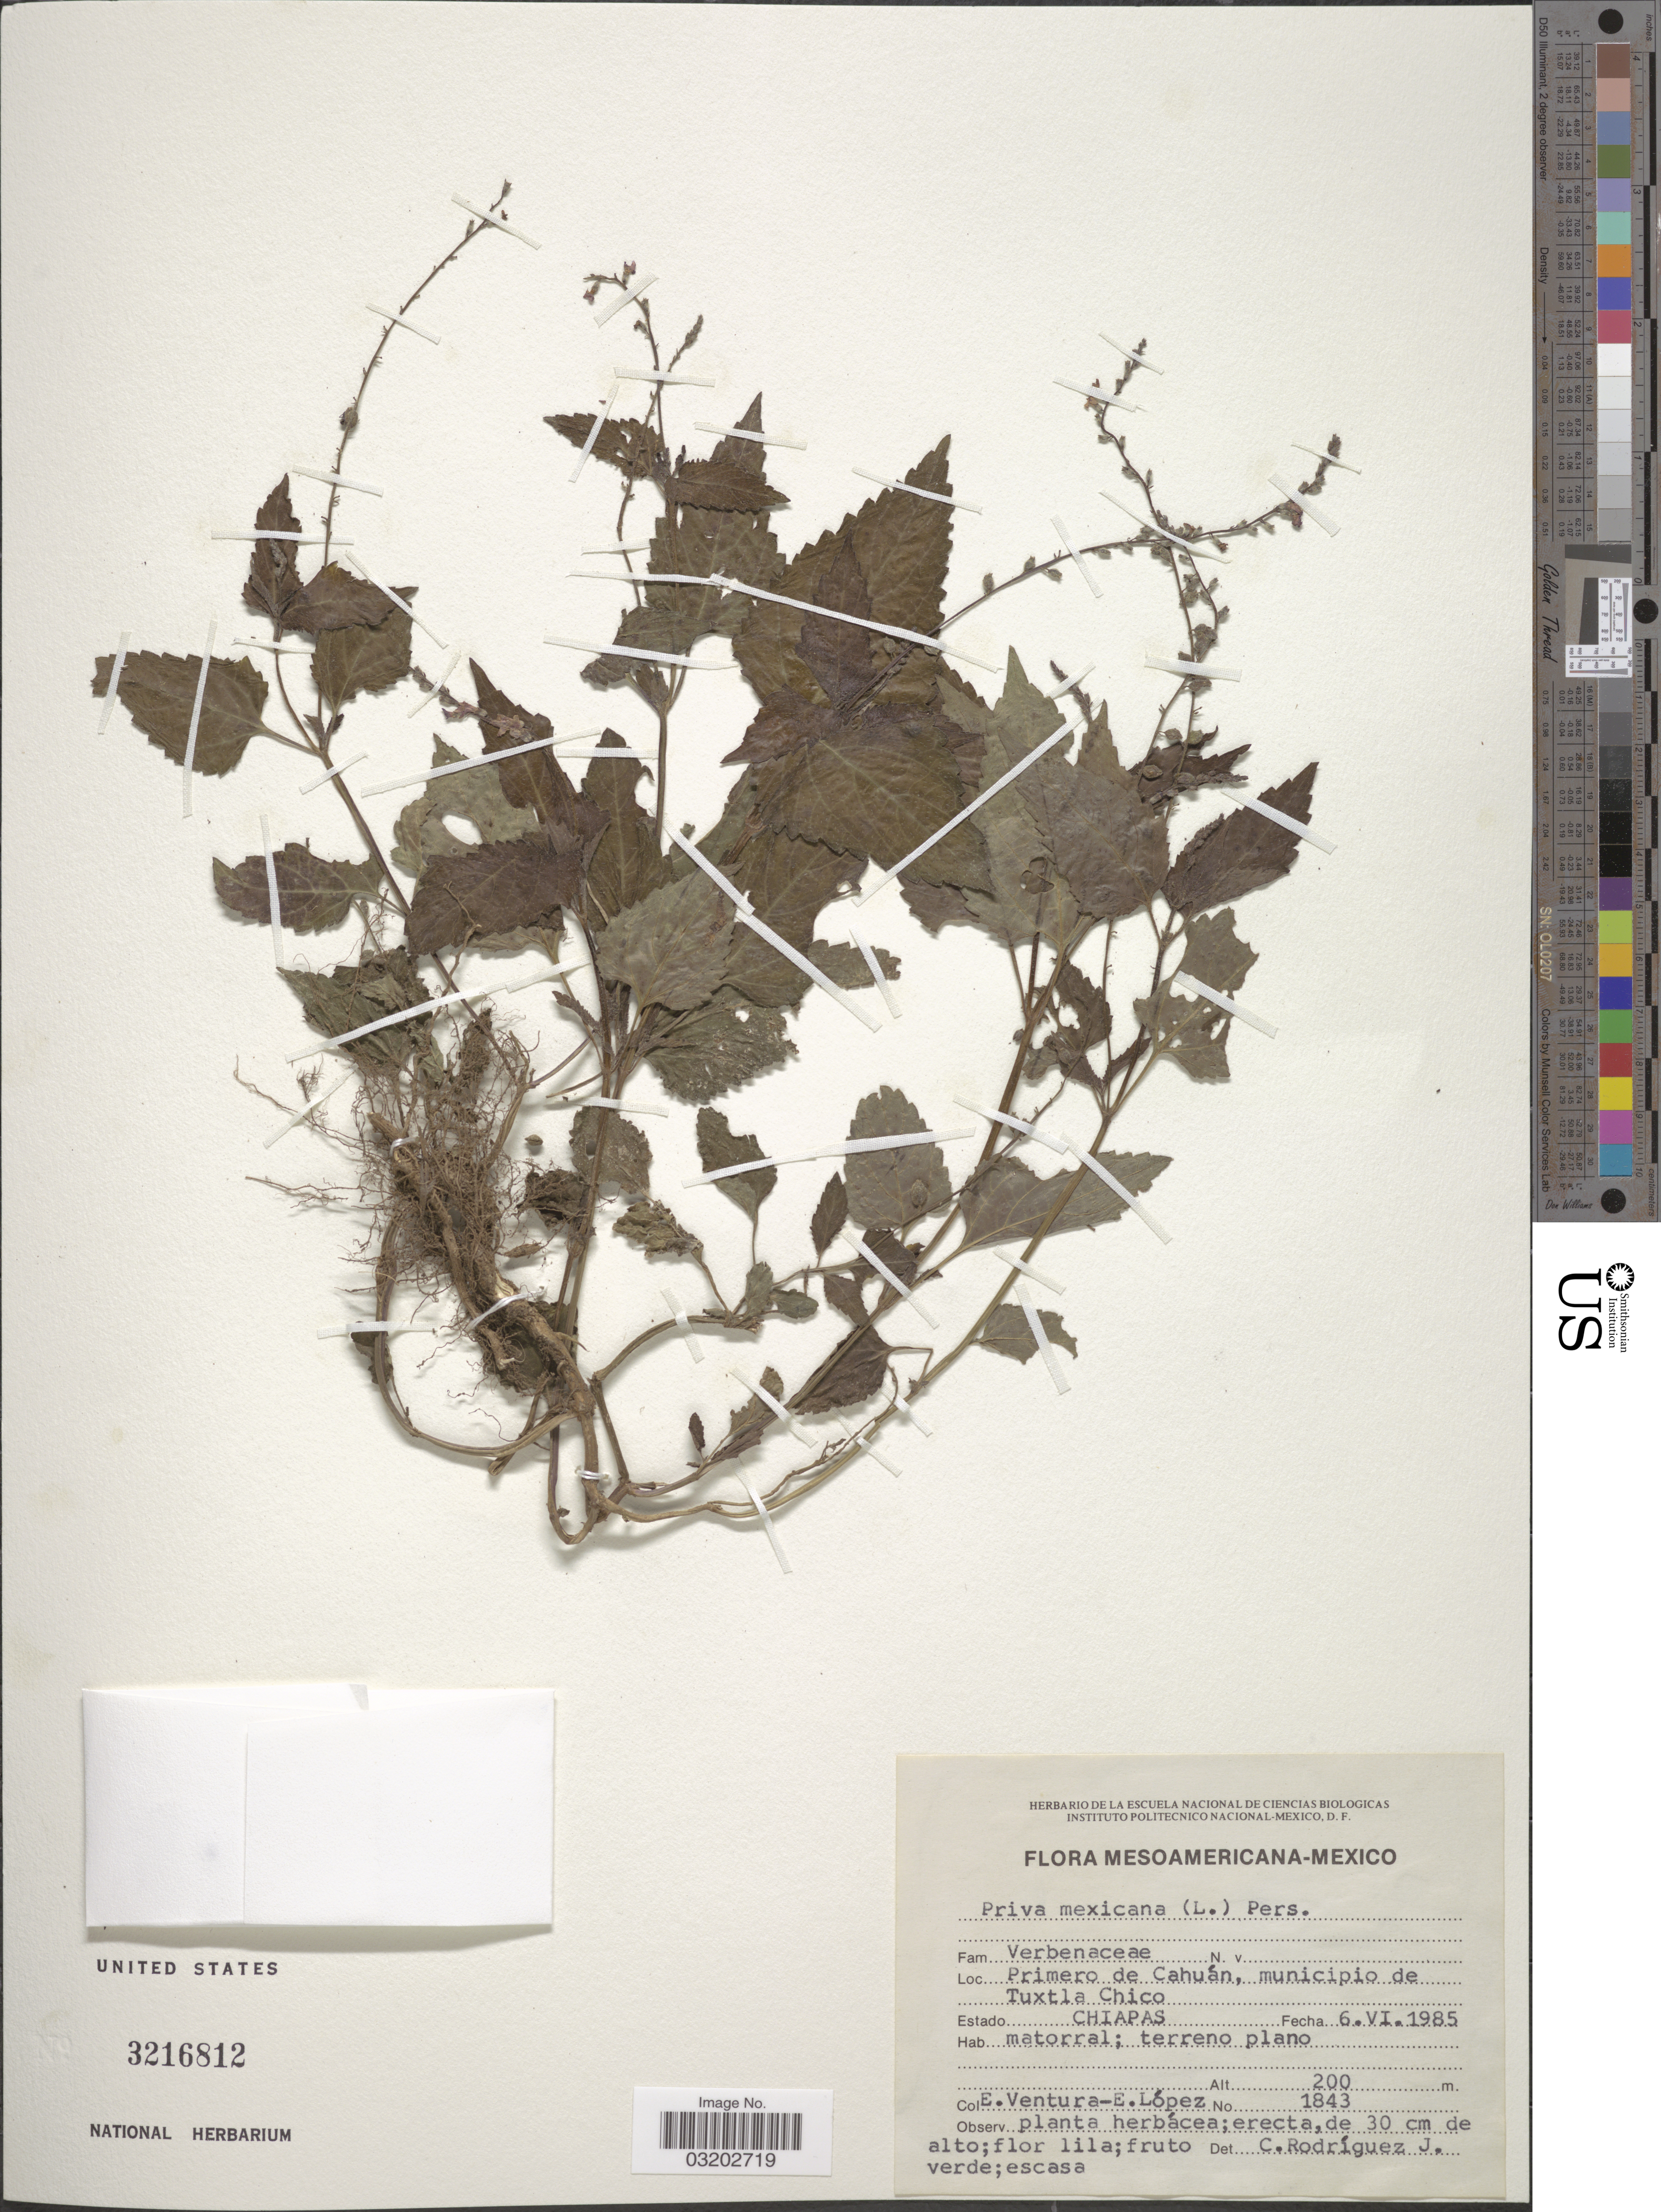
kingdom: Plantae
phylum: Tracheophyta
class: Magnoliopsida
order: Lamiales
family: Verbenaceae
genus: Priva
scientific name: Priva mexicana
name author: (L.) Pers.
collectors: E. Ventura & E. López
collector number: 1843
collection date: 1985-06-06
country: Mexico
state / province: Chiapas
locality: Primero de Cahuán, municipio de Tuxtla Chico.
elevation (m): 200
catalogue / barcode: US 3216812